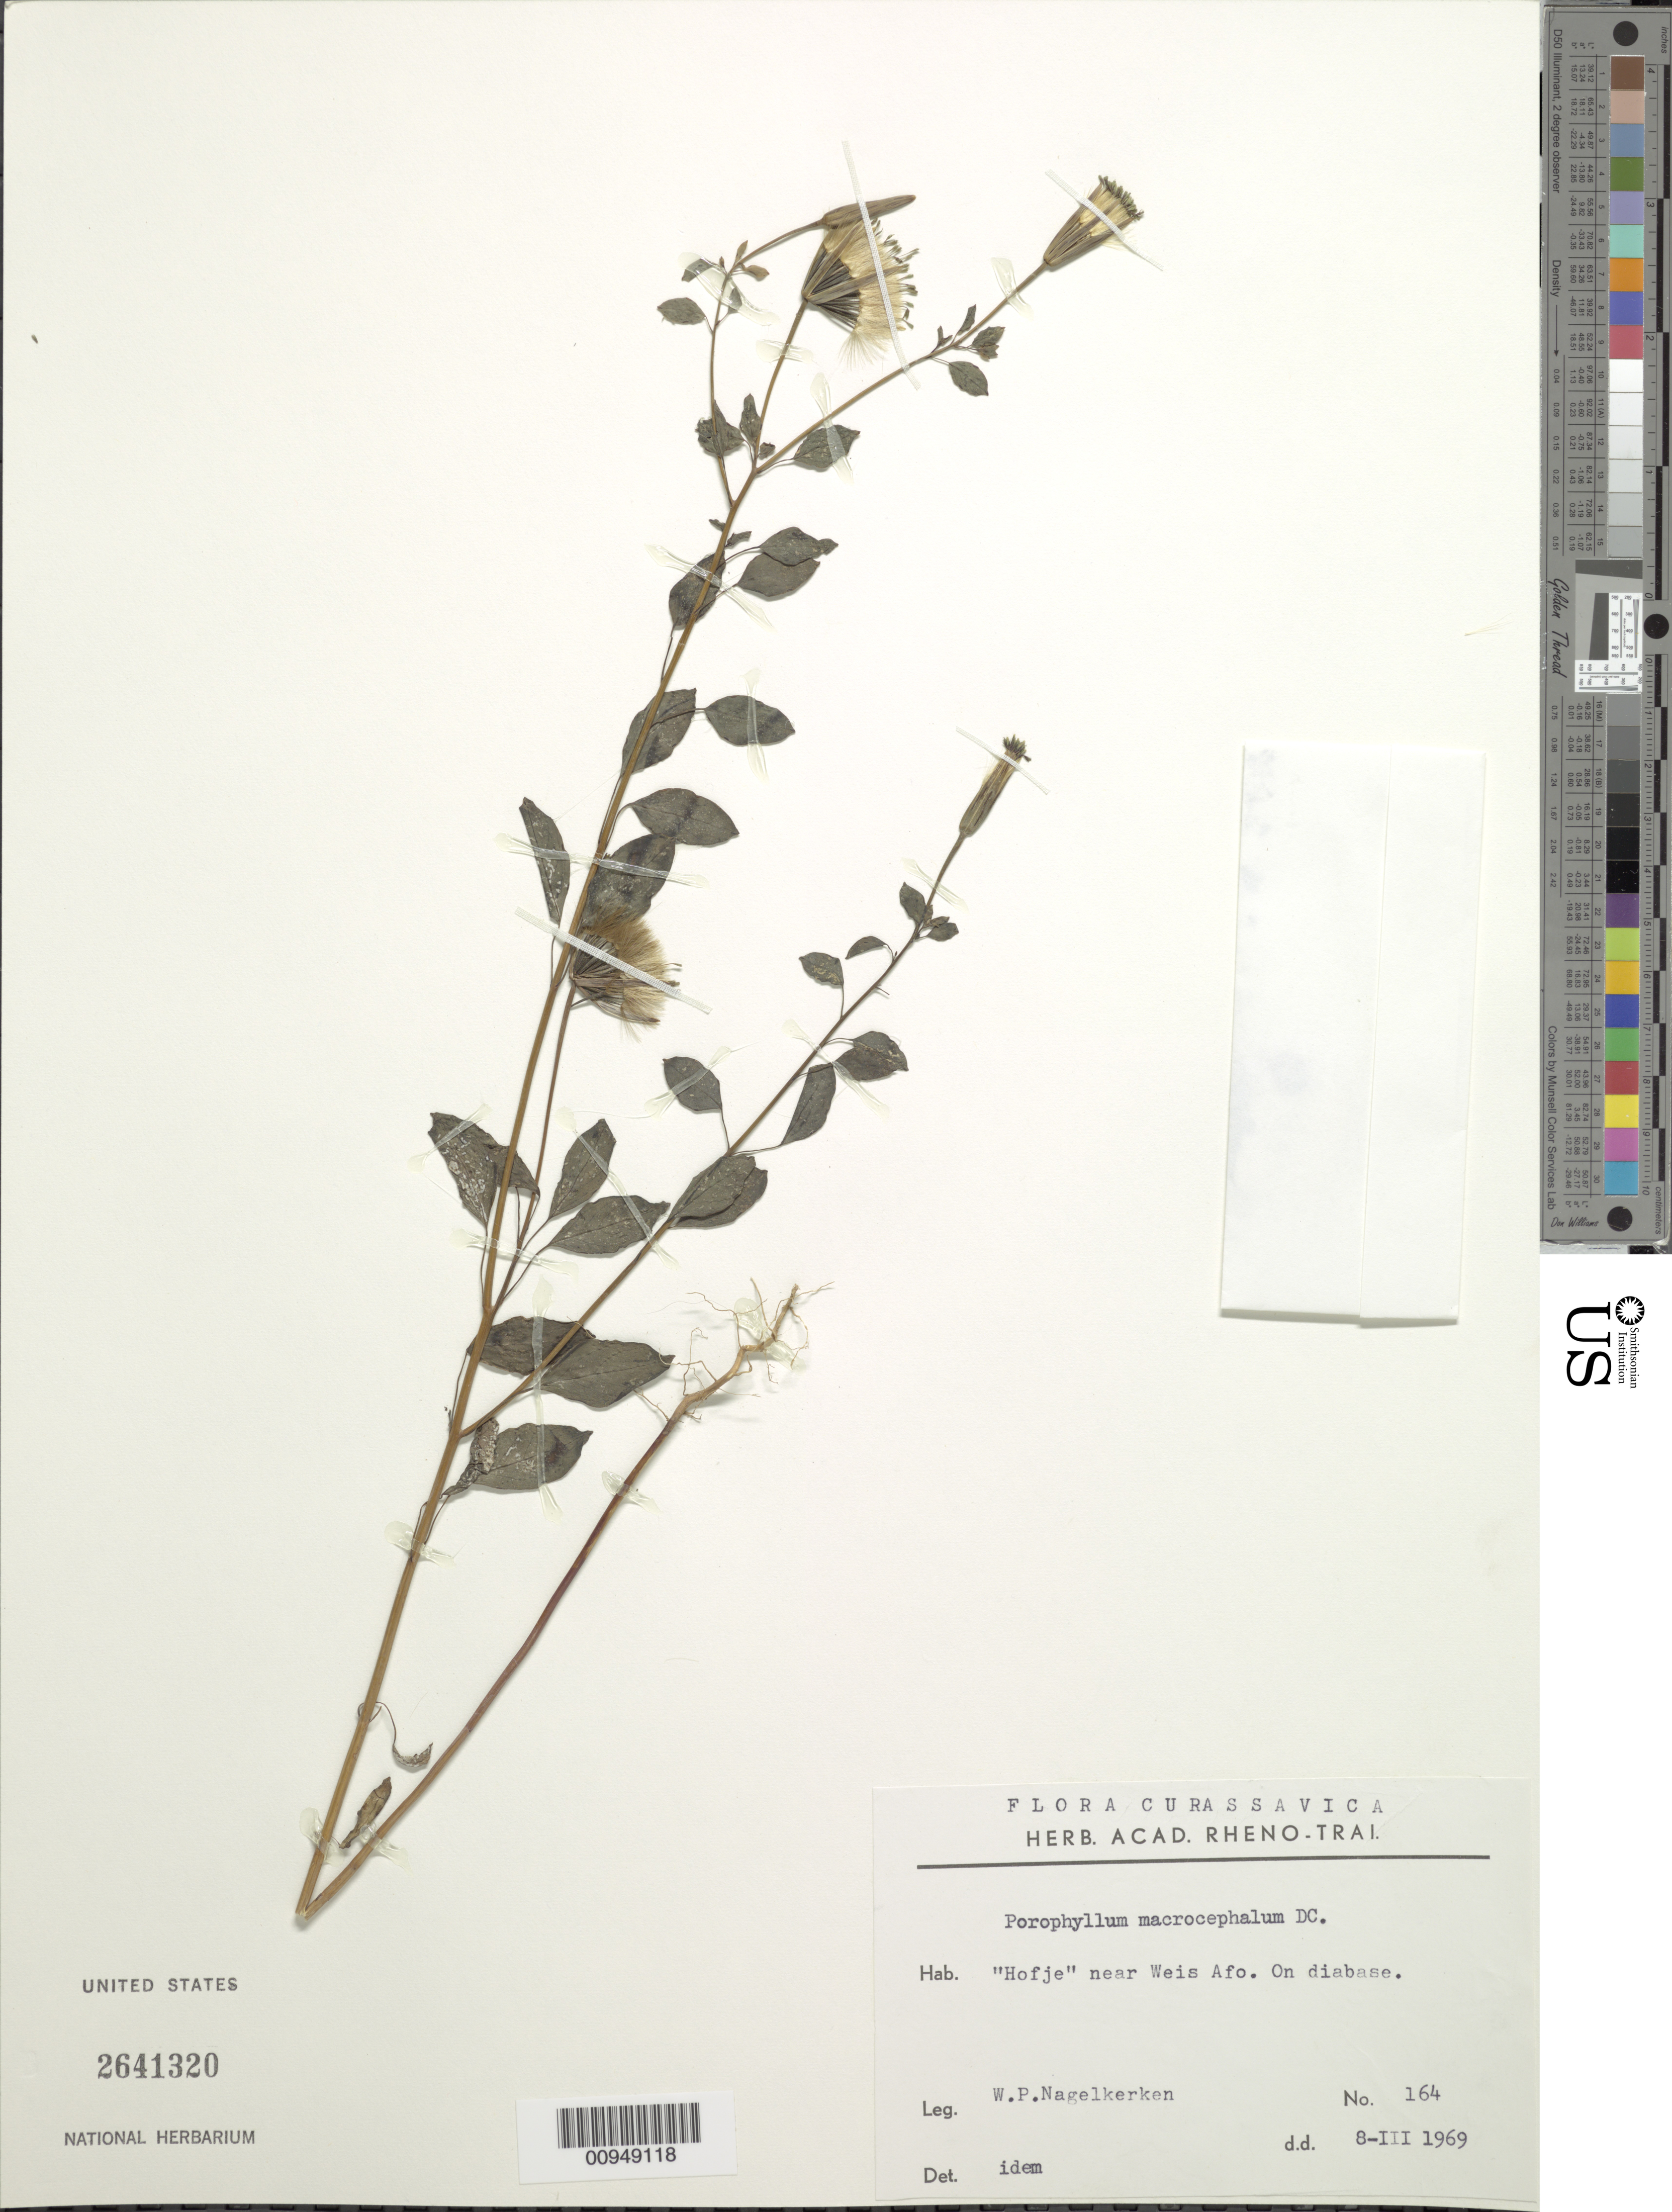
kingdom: Plantae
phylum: Tracheophyta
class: Magnoliopsida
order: Asterales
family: Asteraceae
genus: Porophyllum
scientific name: Porophyllum macrocephalum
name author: DC.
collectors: W. Nagelkerken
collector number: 164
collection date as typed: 08 Mar 1969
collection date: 1969-03-08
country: Curaçao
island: Curaçao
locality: "Hofje"near Weis Afo. On diabase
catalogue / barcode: US 2641320